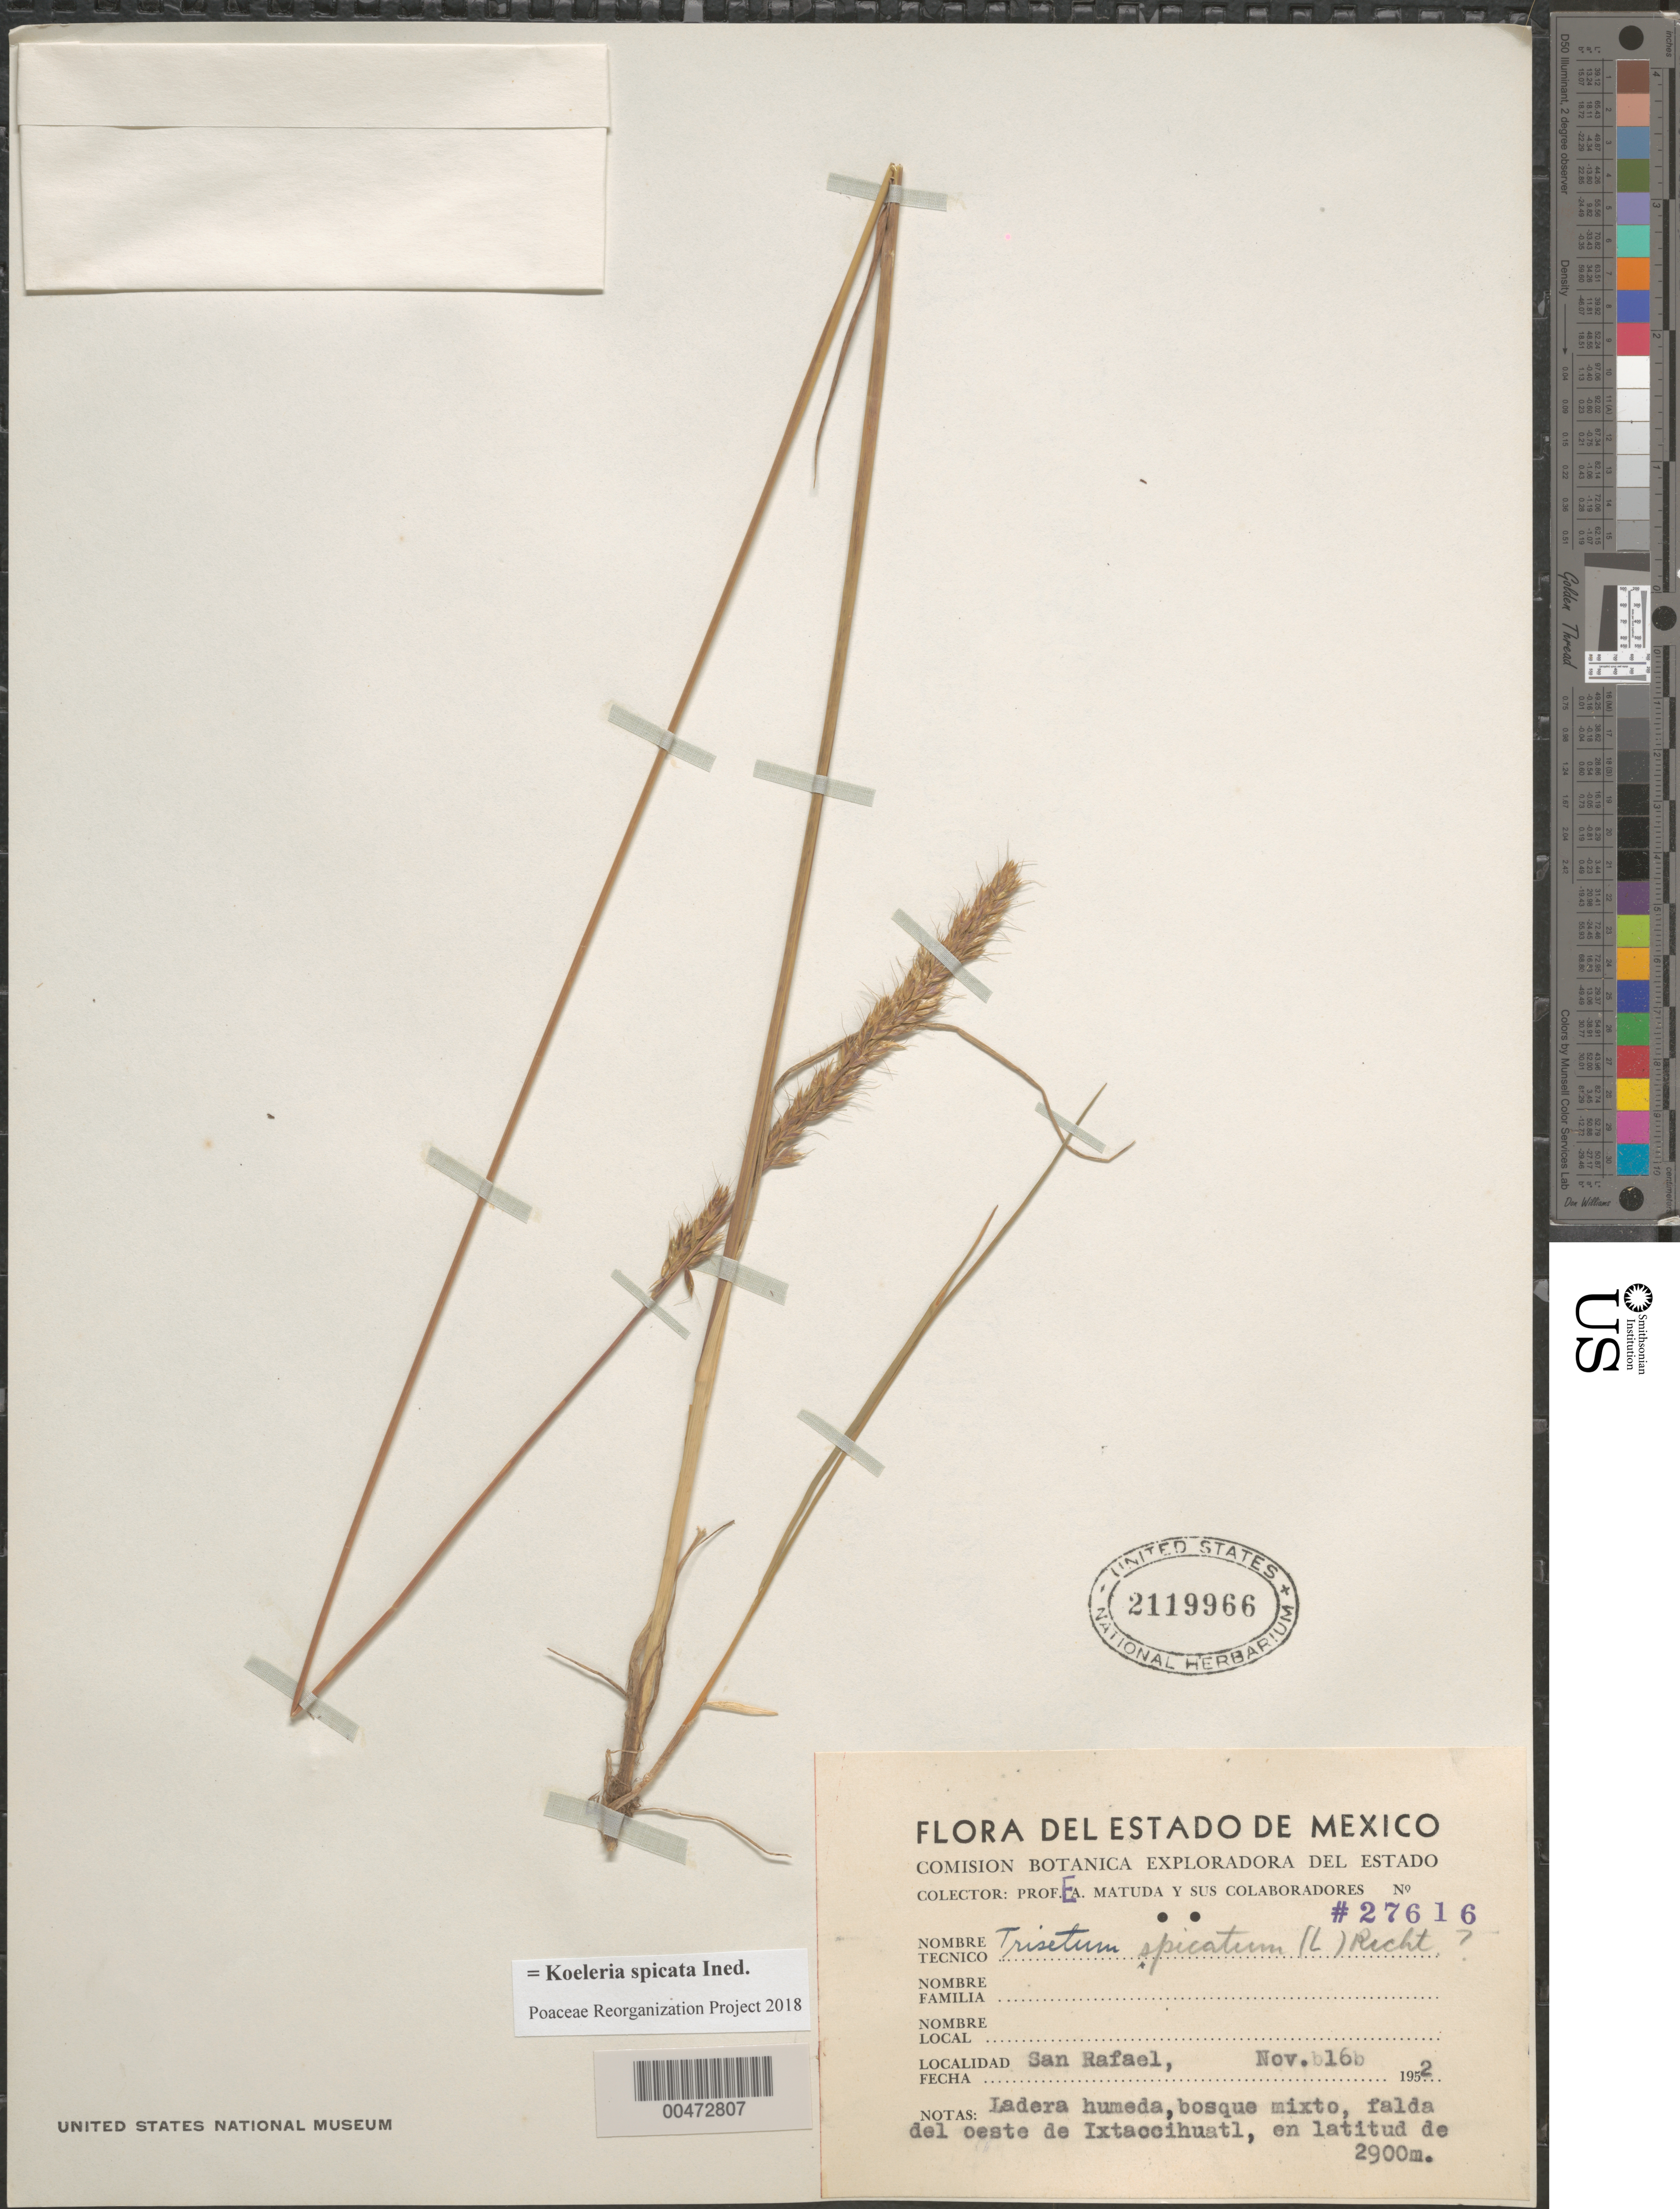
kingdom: Plantae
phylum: Tracheophyta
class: Liliopsida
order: Poales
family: Poaceae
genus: Koeleria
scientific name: Koeleria spicata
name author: (L.) Barberá et al.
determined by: Poaceae Reorganization Project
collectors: E. Matuda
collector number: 27616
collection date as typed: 16 Nov 1952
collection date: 1952-11-16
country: Mexico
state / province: México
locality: San Rafael, W slope of Ixtaccihuatl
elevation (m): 2900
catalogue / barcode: US 2119966